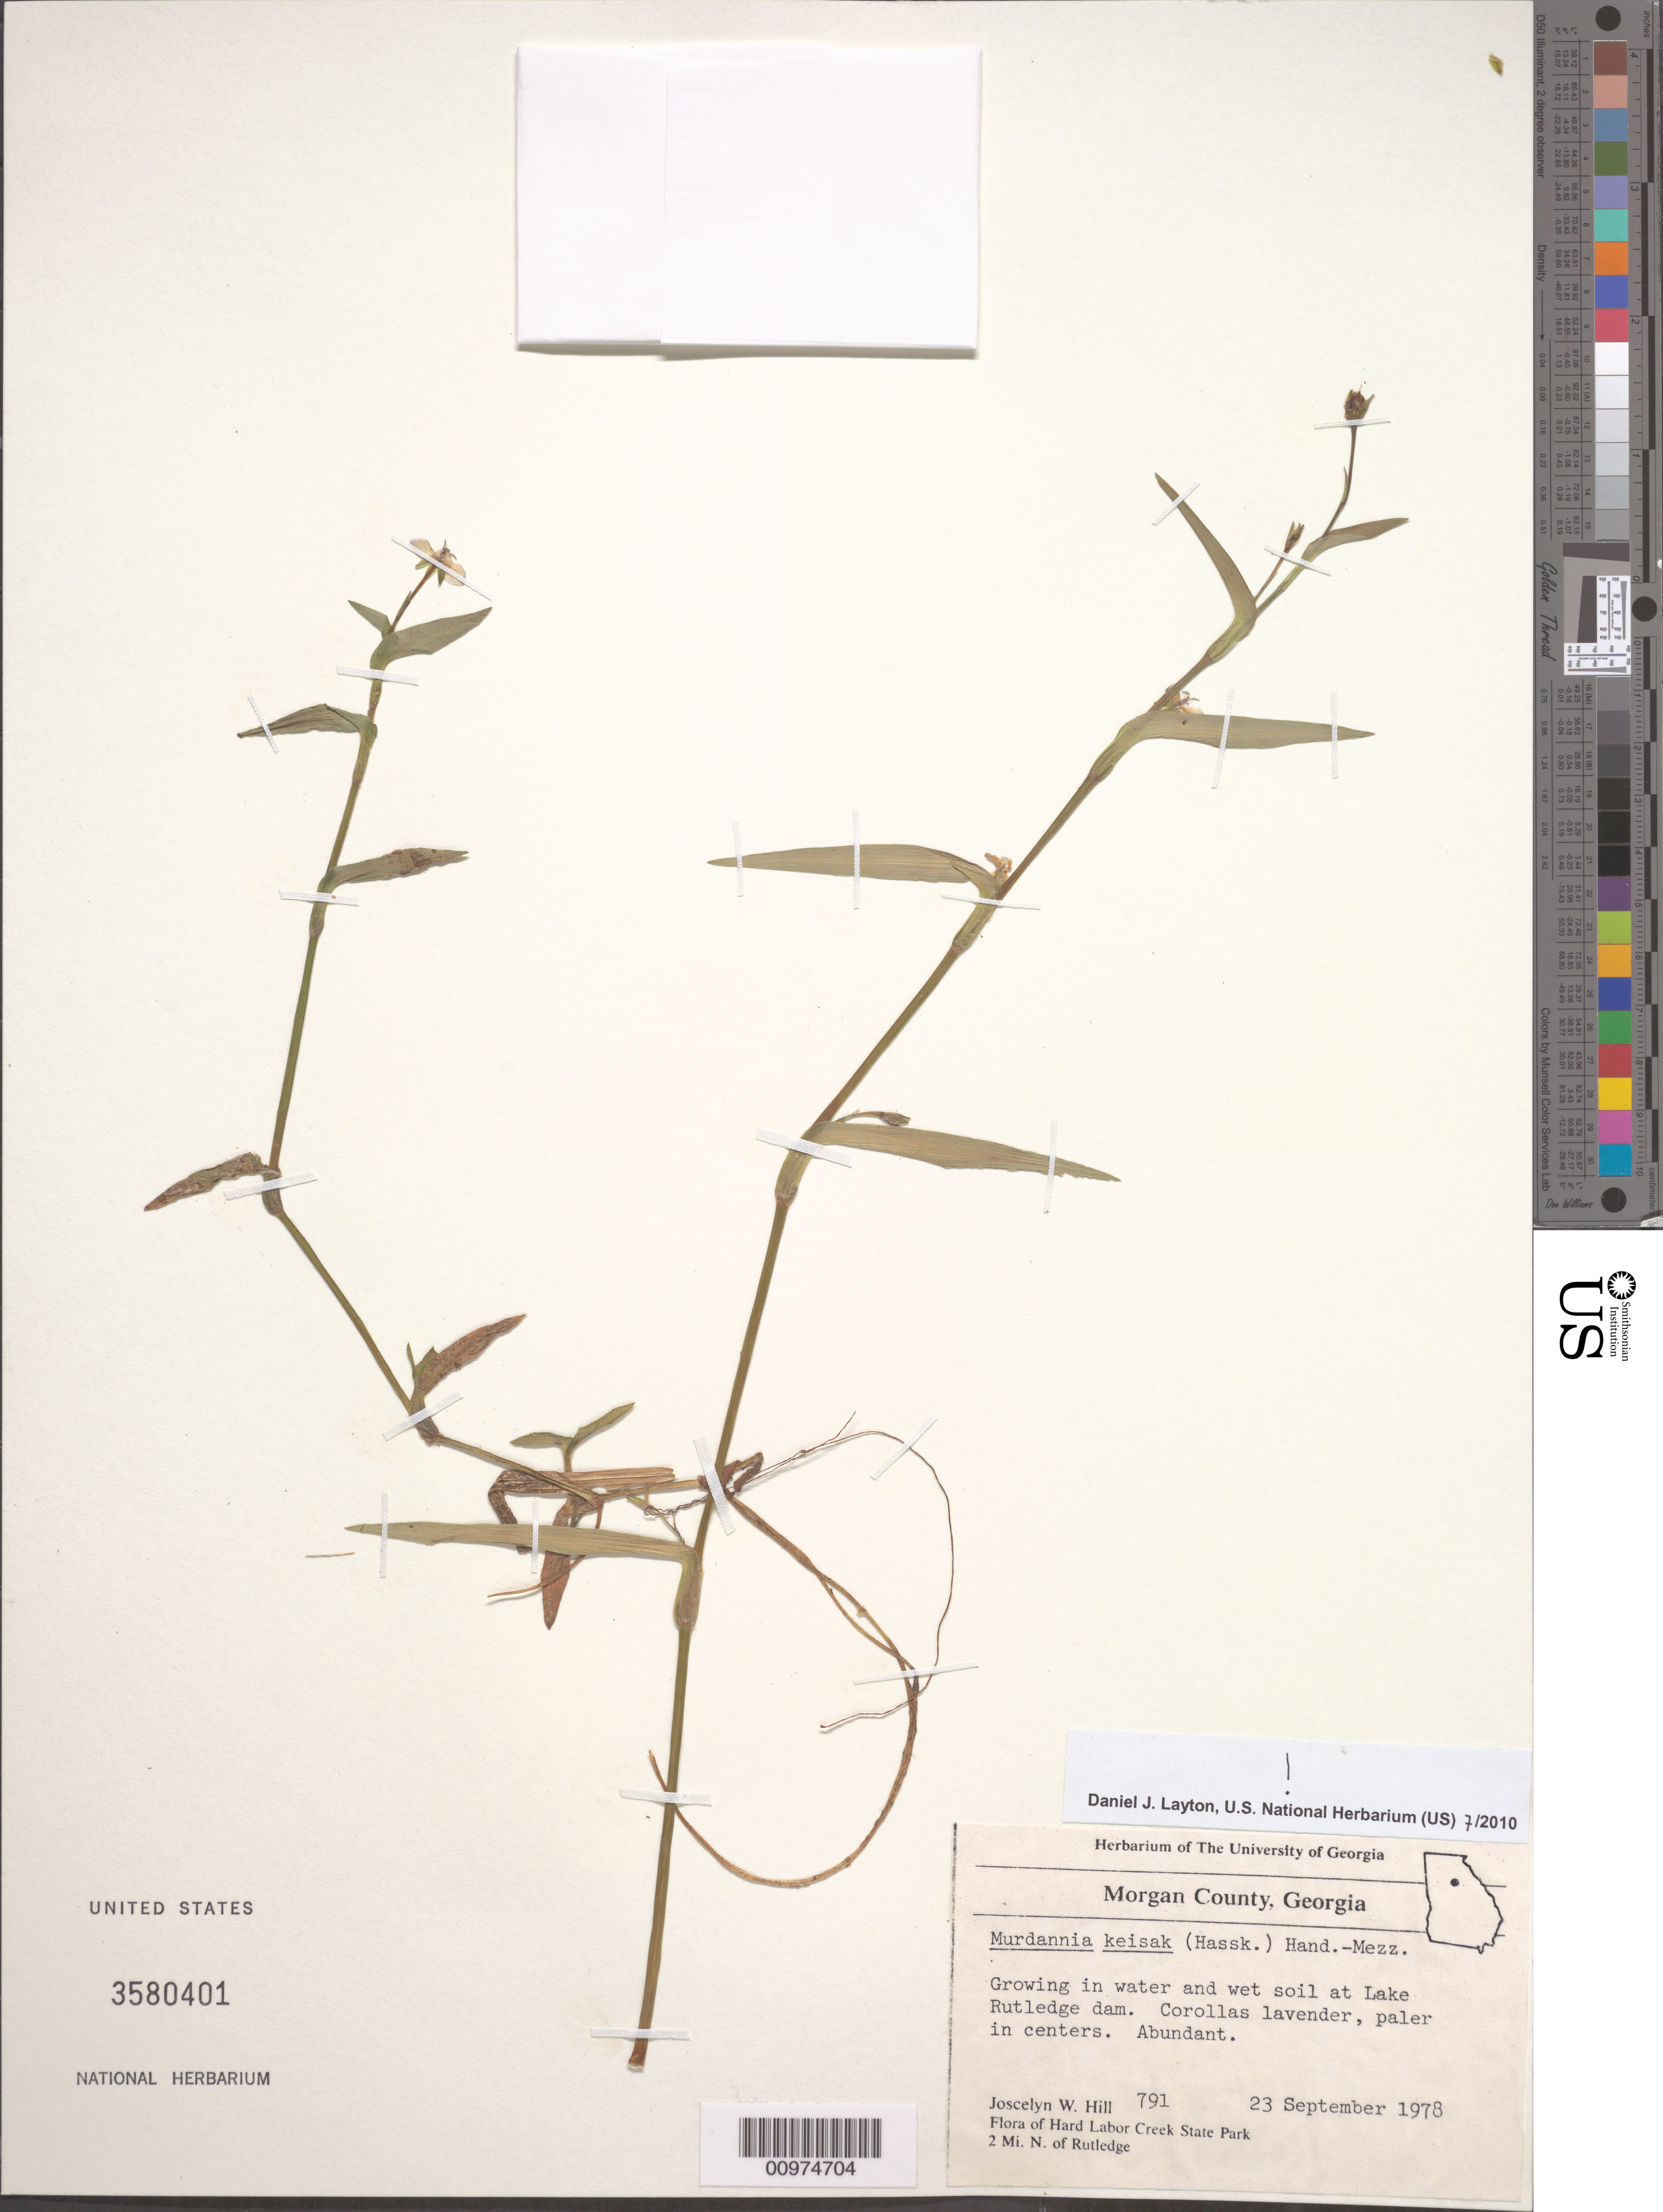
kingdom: Plantae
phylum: Tracheophyta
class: Liliopsida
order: Commelinales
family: Commelinaceae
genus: Murdannia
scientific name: Murdannia keisak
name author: (Hassk.) Hand.-Mazz.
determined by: Layton, Daniel J.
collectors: J. W. Hill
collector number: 791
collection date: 1978-09-23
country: United States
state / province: Georgia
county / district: Morgan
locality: Flora of Hard Labor Creek State Park 2 mi. N of Rutledge.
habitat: Growing in water and wet soil at Lake Rutledge dam.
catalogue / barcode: US 3580401